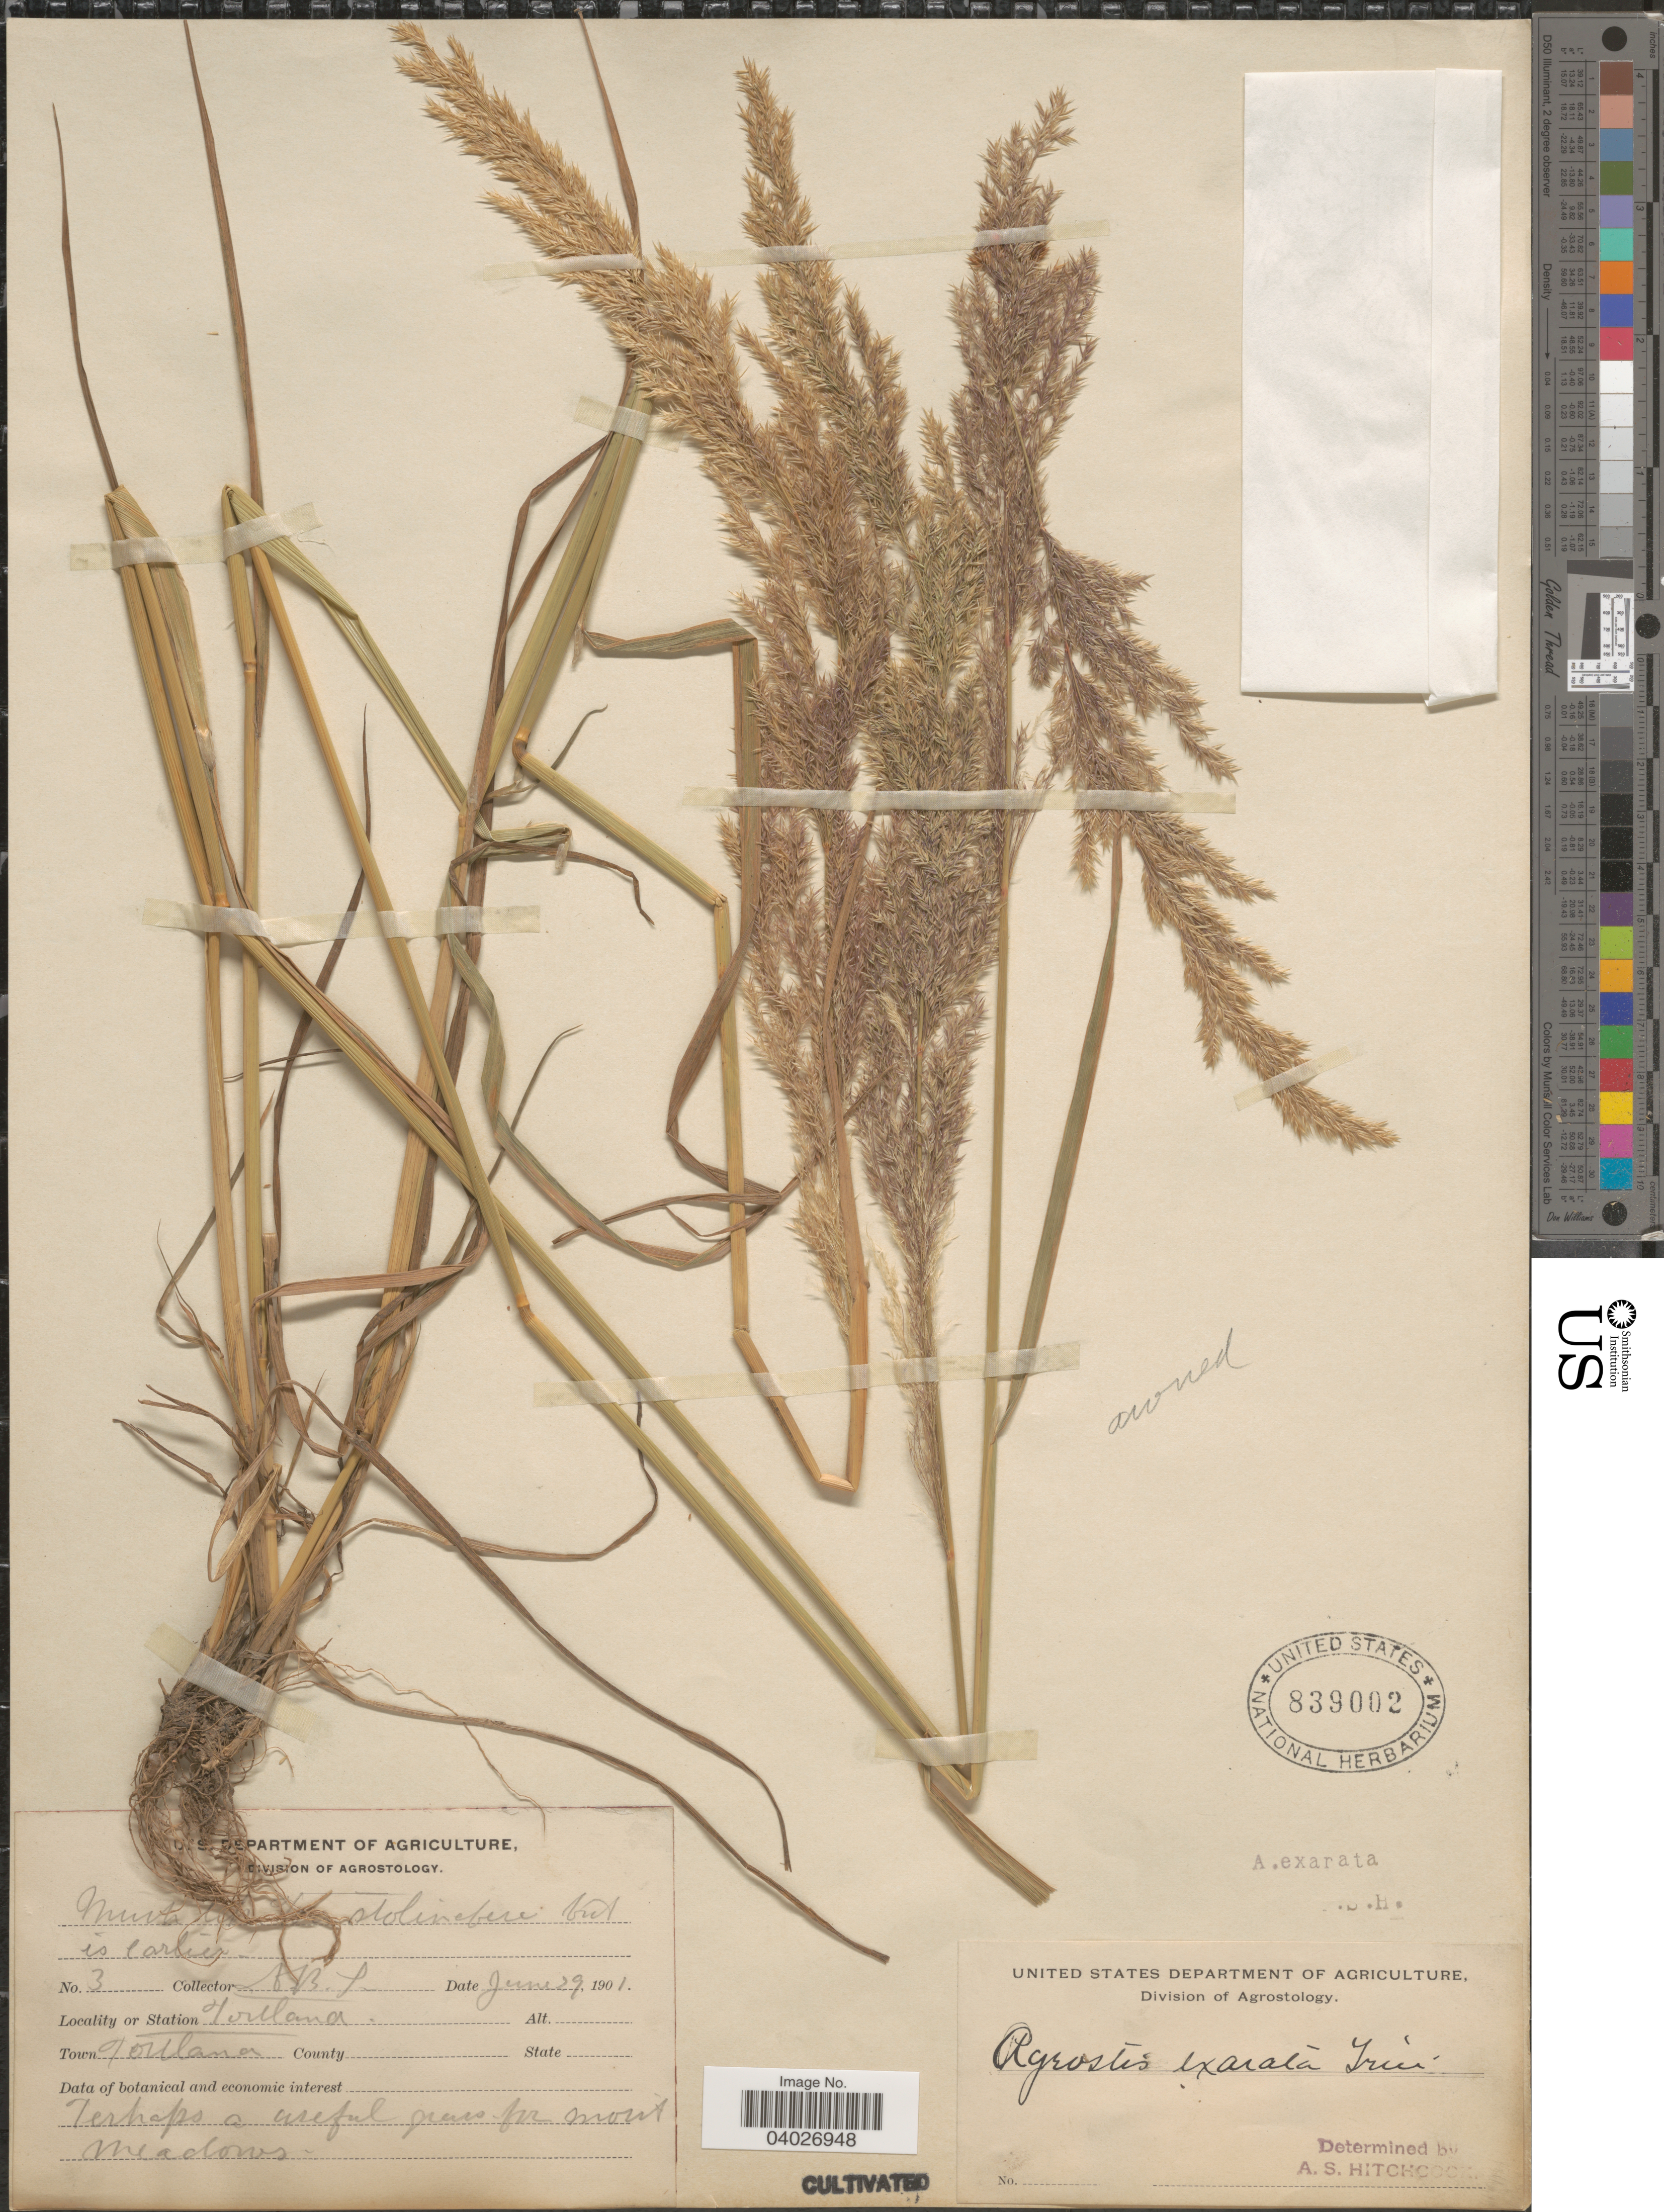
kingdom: Plantae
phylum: Tracheophyta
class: Liliopsida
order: Poales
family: Poaceae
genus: Agrostis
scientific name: Agrostis exarata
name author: Trin.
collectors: A. Leckenby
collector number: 3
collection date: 1901-06-29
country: United States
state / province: Oregon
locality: Portland. Town Portland.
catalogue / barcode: US 839002